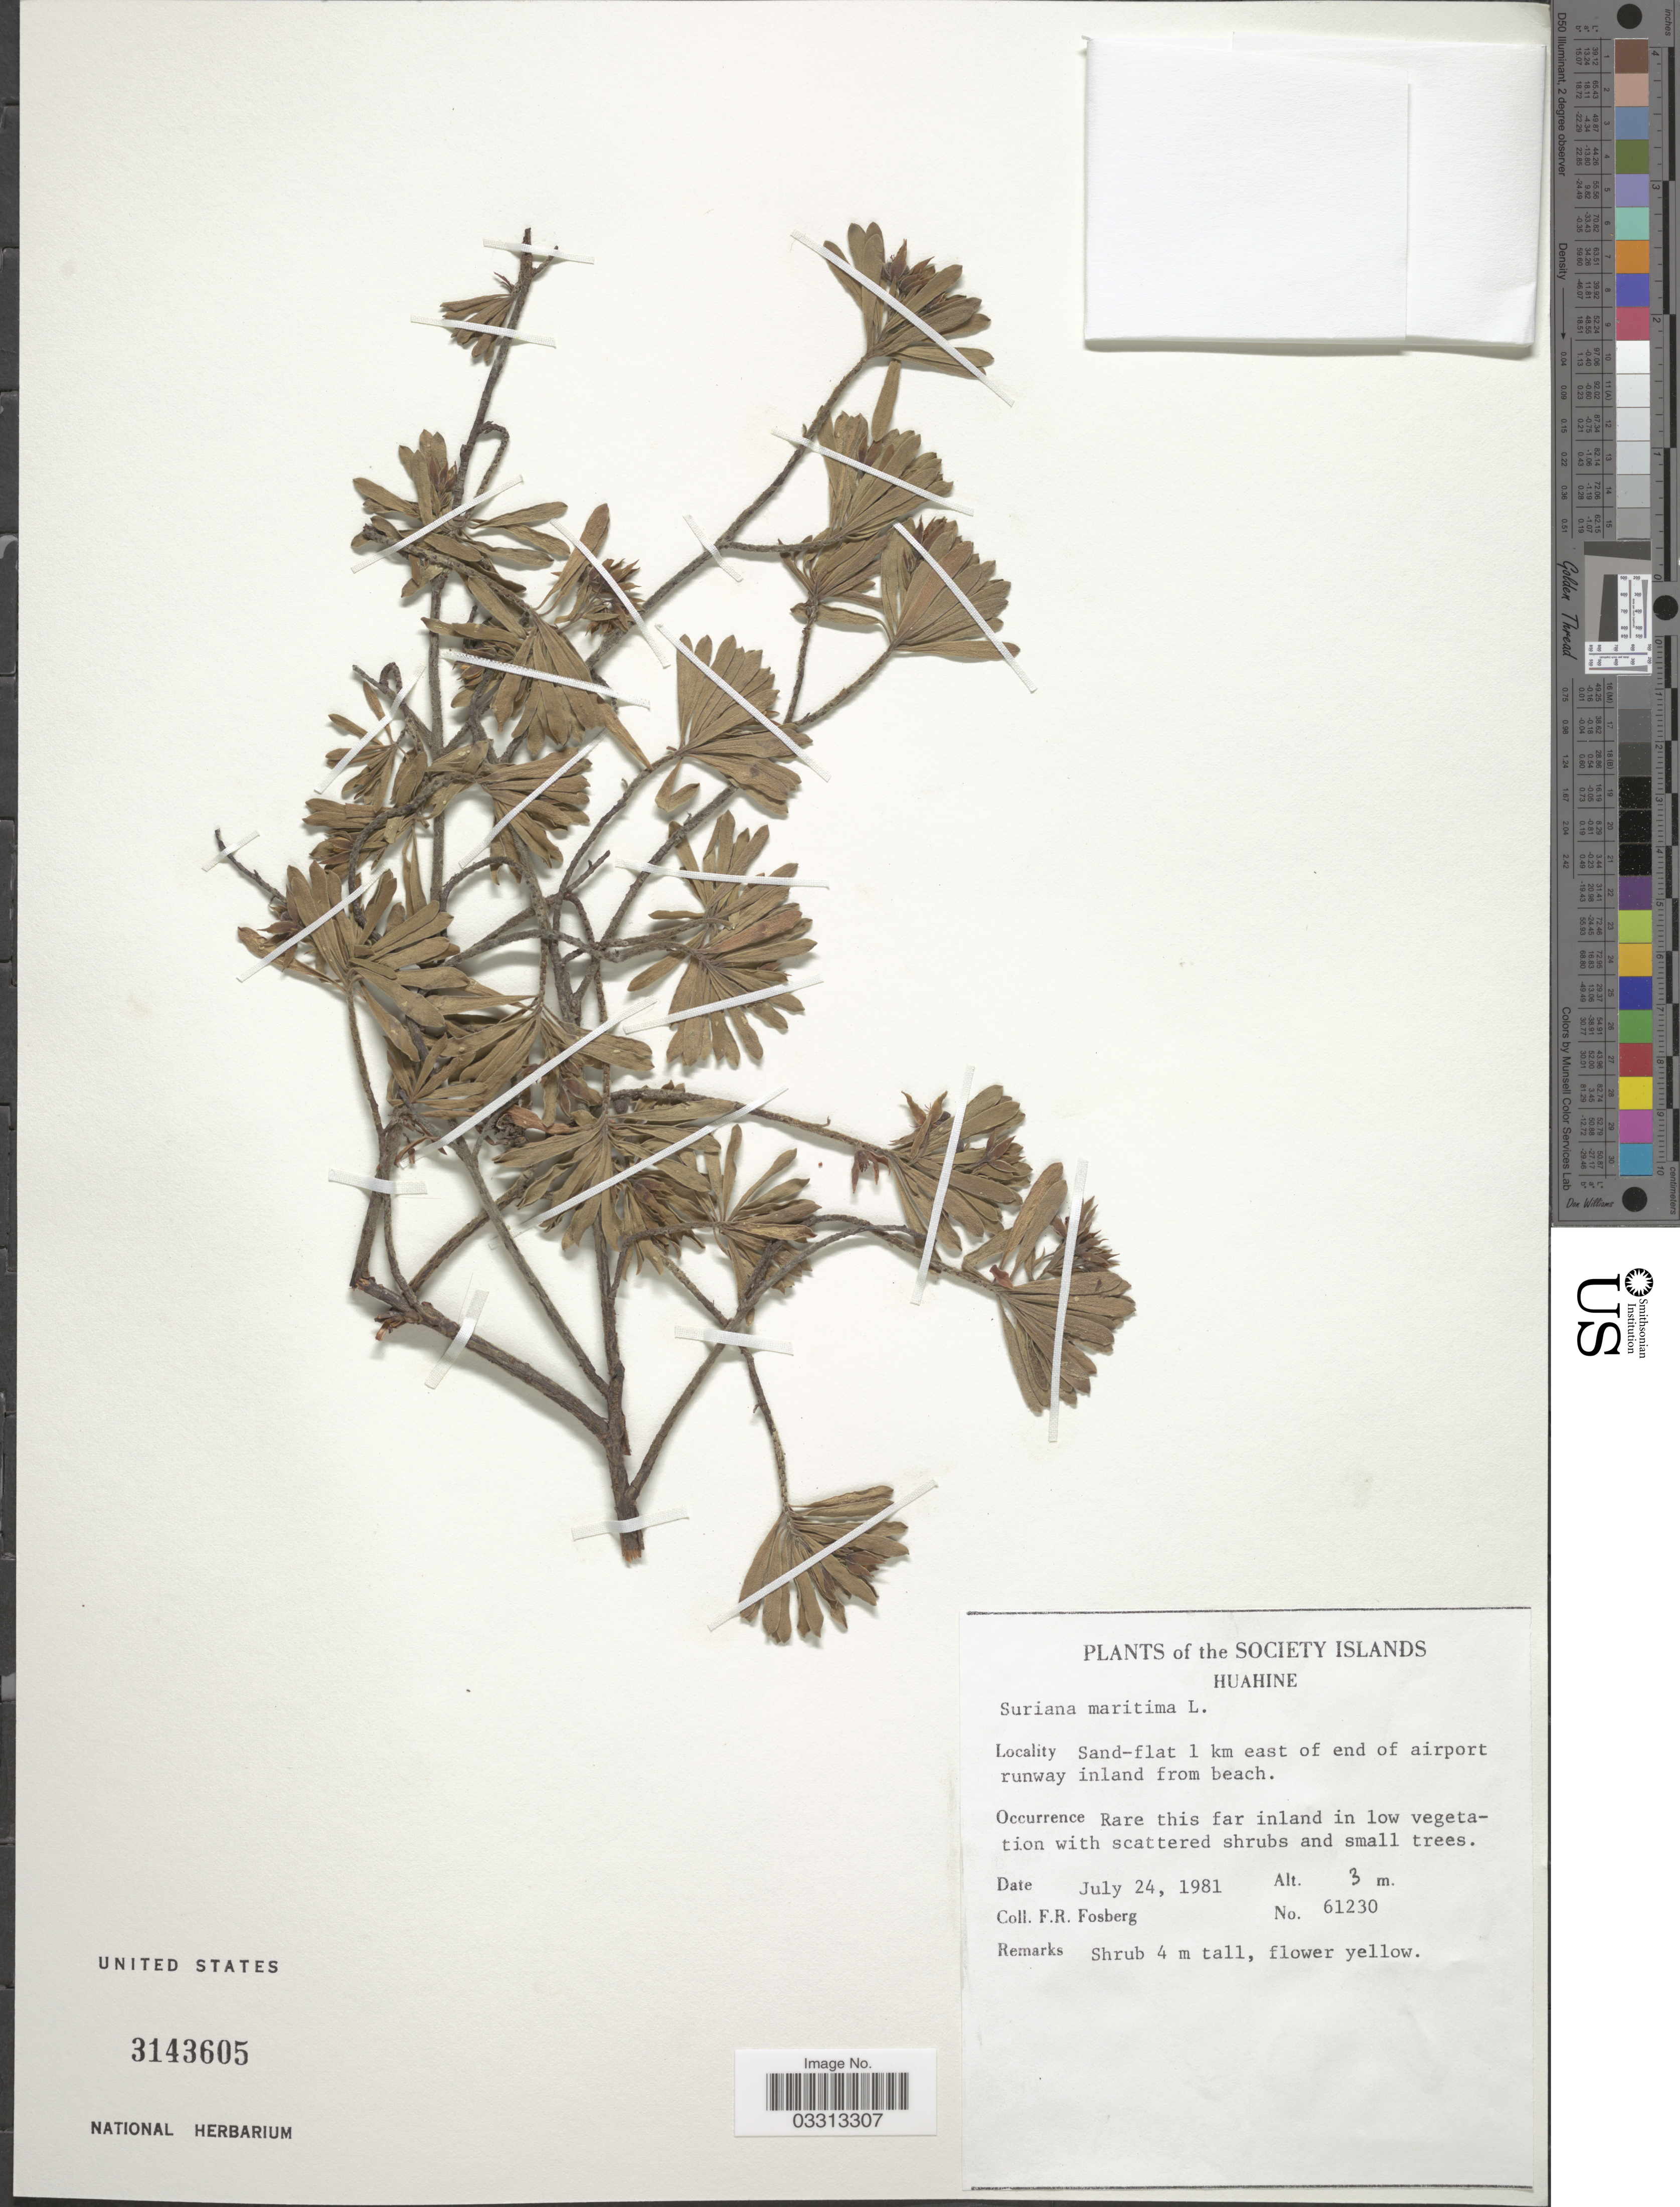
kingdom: Plantae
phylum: Tracheophyta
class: Magnoliopsida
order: Fabales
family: Surianaceae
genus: Suriana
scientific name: Suriana maritima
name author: L.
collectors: F. R. Fosberg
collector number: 61230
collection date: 1981-07-24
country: French Polynesia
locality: The Society Islands. Huahine. Sand-flat 1 km east of end of airport runway inland from beach.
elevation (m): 3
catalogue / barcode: US 3143605